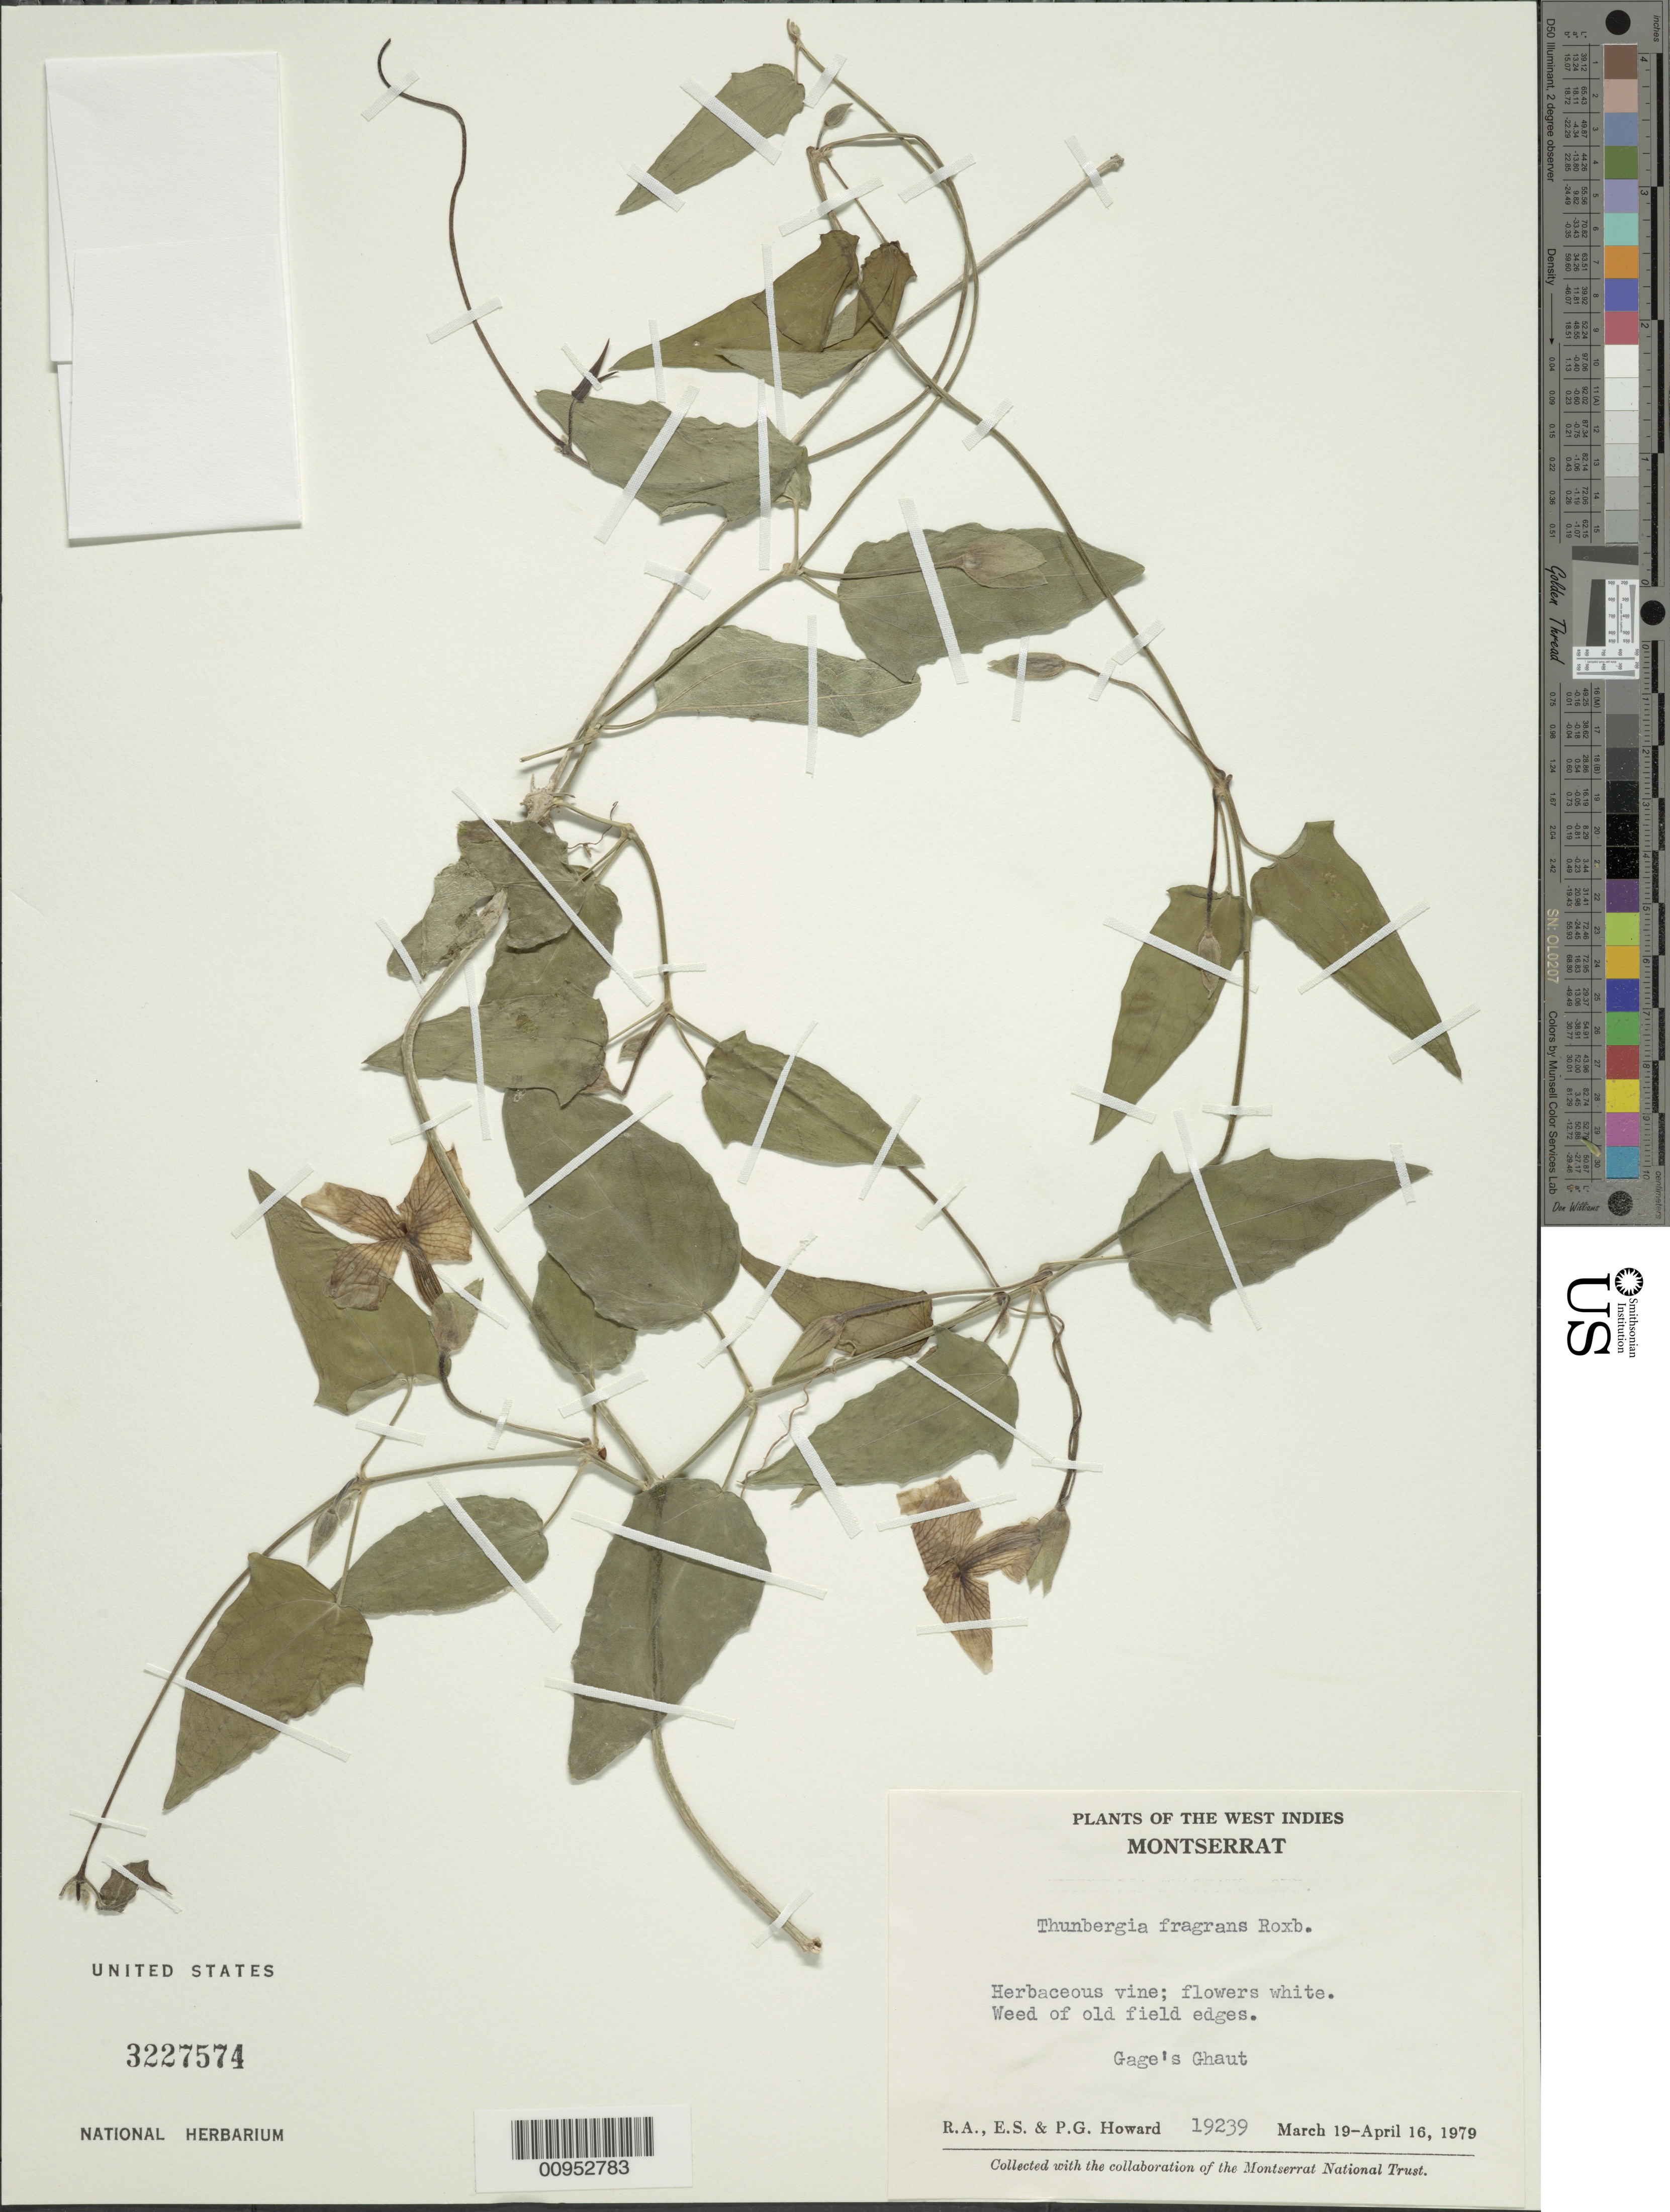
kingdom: Plantae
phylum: Tracheophyta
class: Magnoliopsida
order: Lamiales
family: Acanthaceae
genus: Thunbergia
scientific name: Thunbergia fragrans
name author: Roxb.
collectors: R. A. Howard, E. S. Howard & P. Howard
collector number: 19239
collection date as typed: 19 Mar 1979 to 16 Apr 1979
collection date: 1979-03-19/1979-04-16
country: Montserrat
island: Montserrat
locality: Gage's Ghaut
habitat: Weed of old field edges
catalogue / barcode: US 3227574